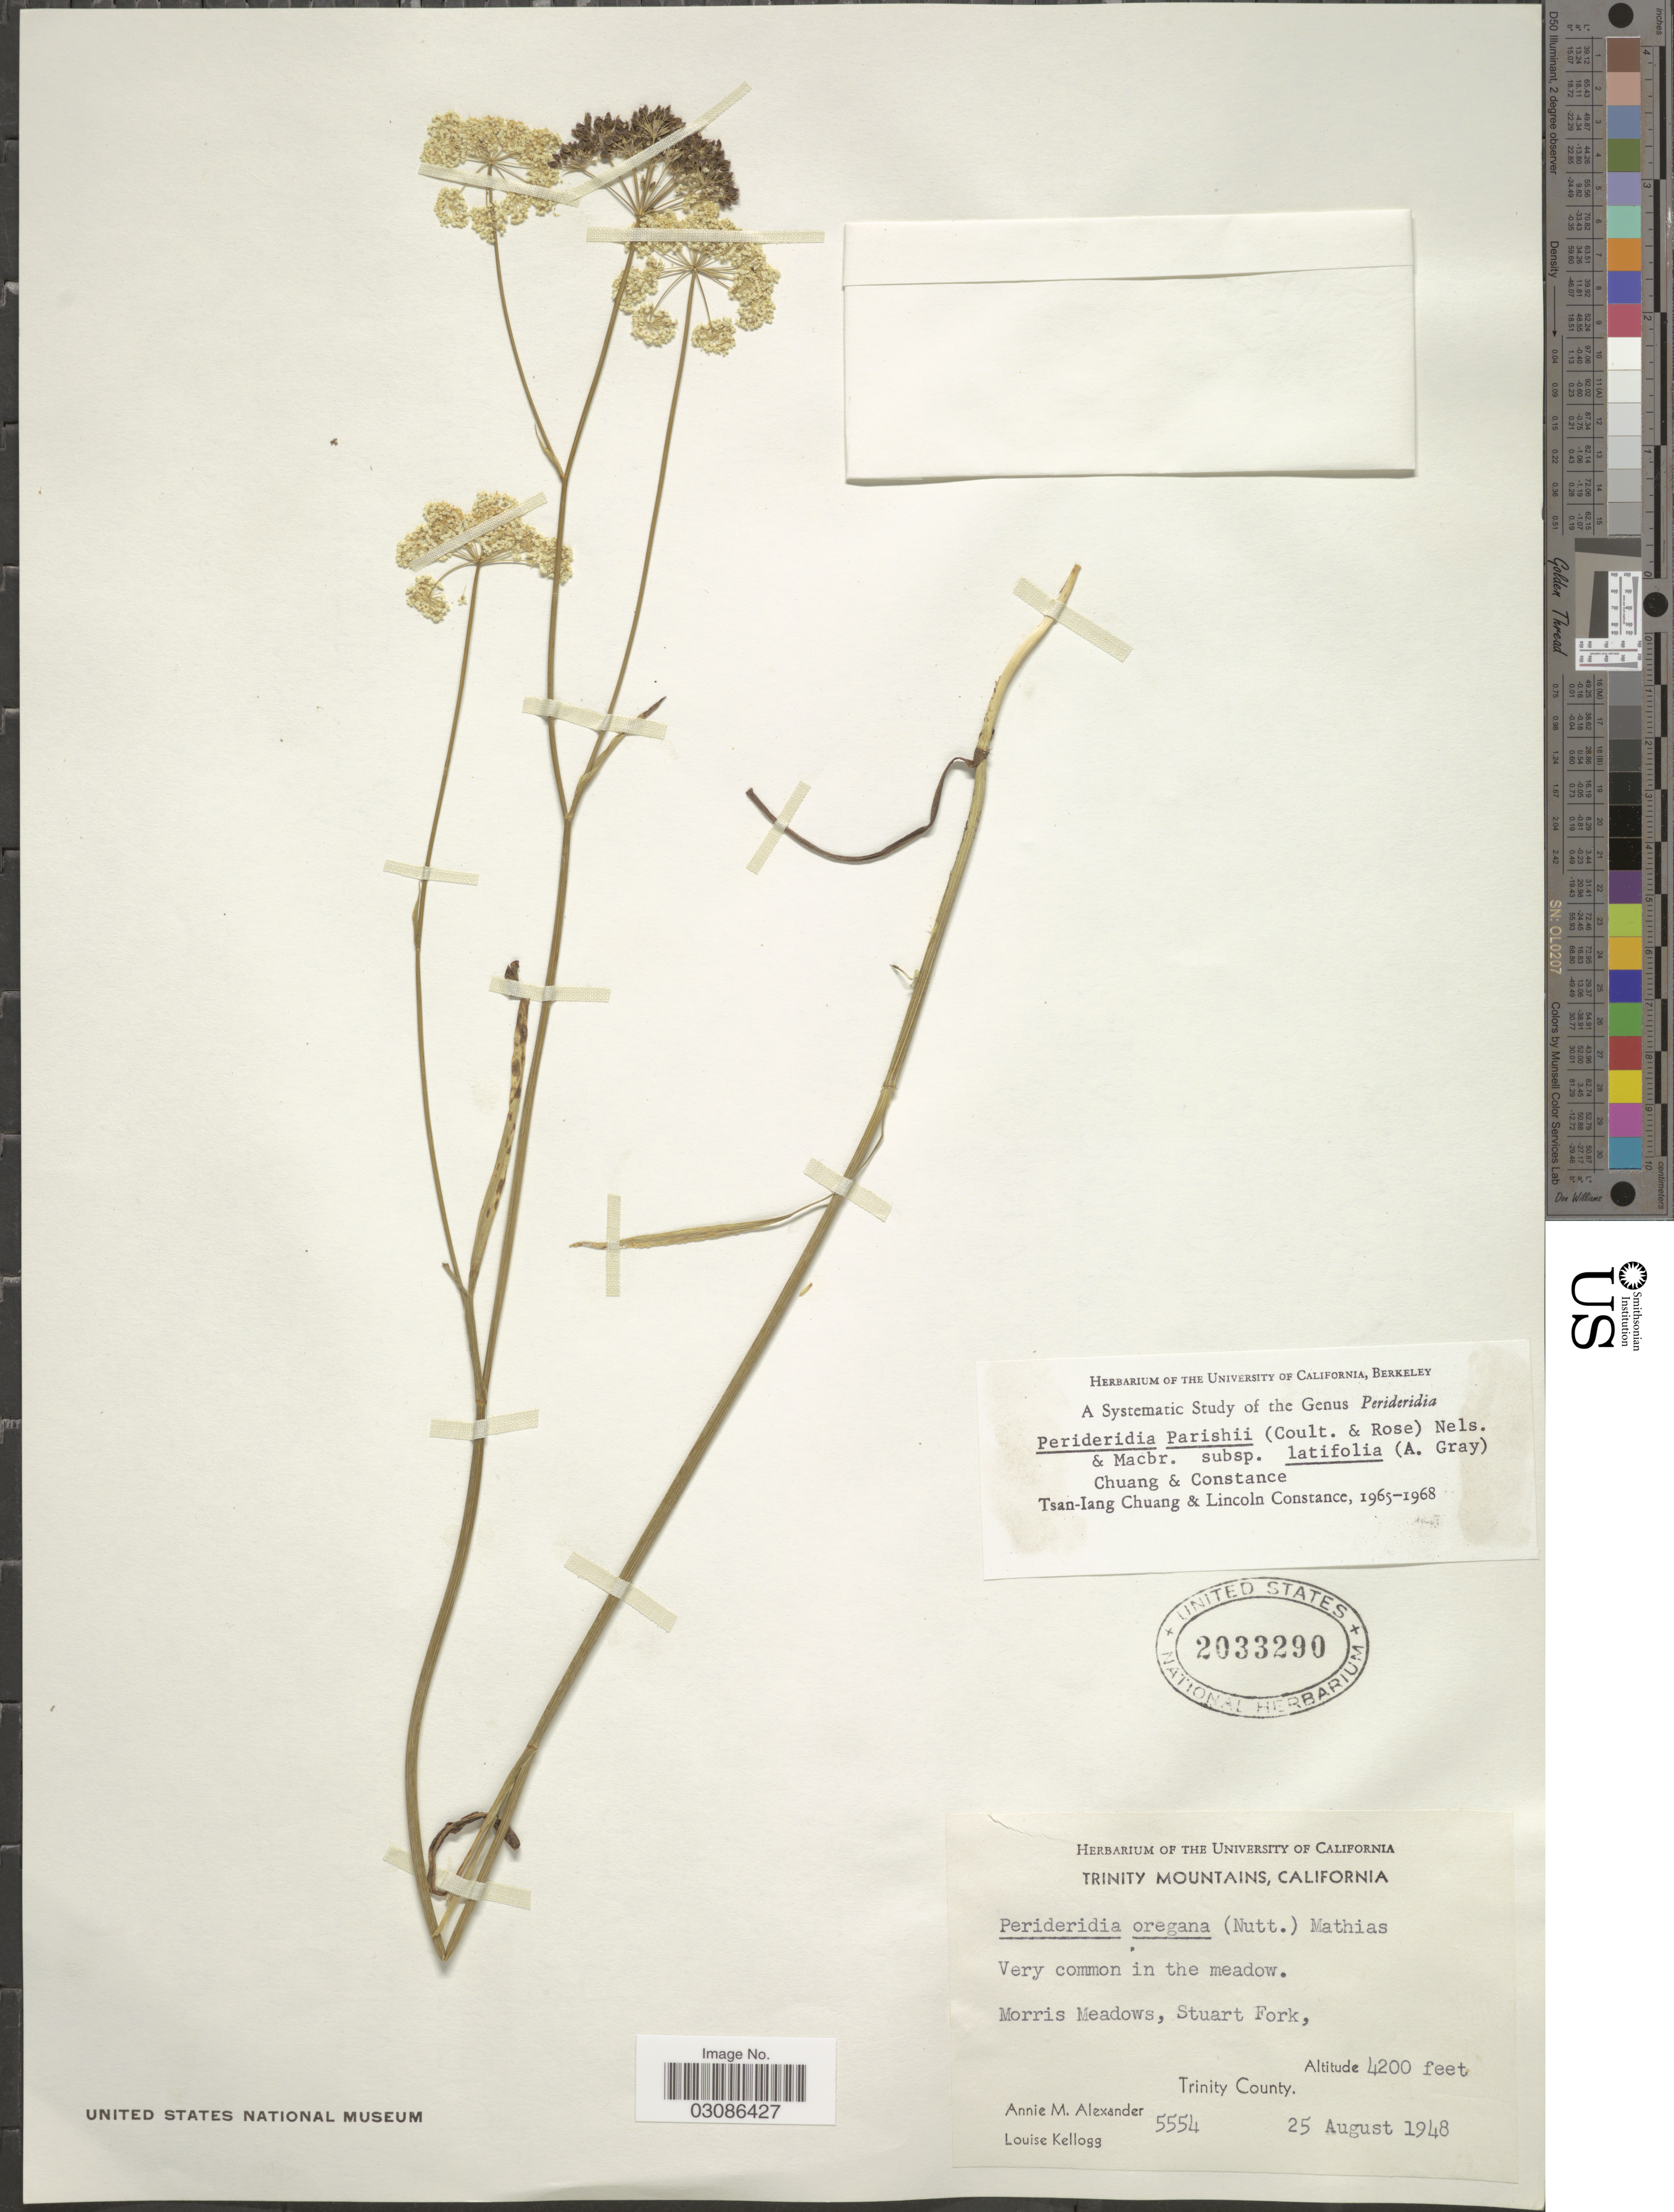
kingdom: Plantae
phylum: Tracheophyta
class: Magnoliopsida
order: Apiales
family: Apiaceae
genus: Perideridia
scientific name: Perideridia parishii subsp. latifolia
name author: A. Gray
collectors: A. M. Alexander & L. Kellogg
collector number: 5554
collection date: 1948-08-25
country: United States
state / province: California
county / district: Trinity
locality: Trinity Mountains, Morris Meadows, Stuart Fork, Trinity County.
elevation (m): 1280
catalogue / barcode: US 2033290